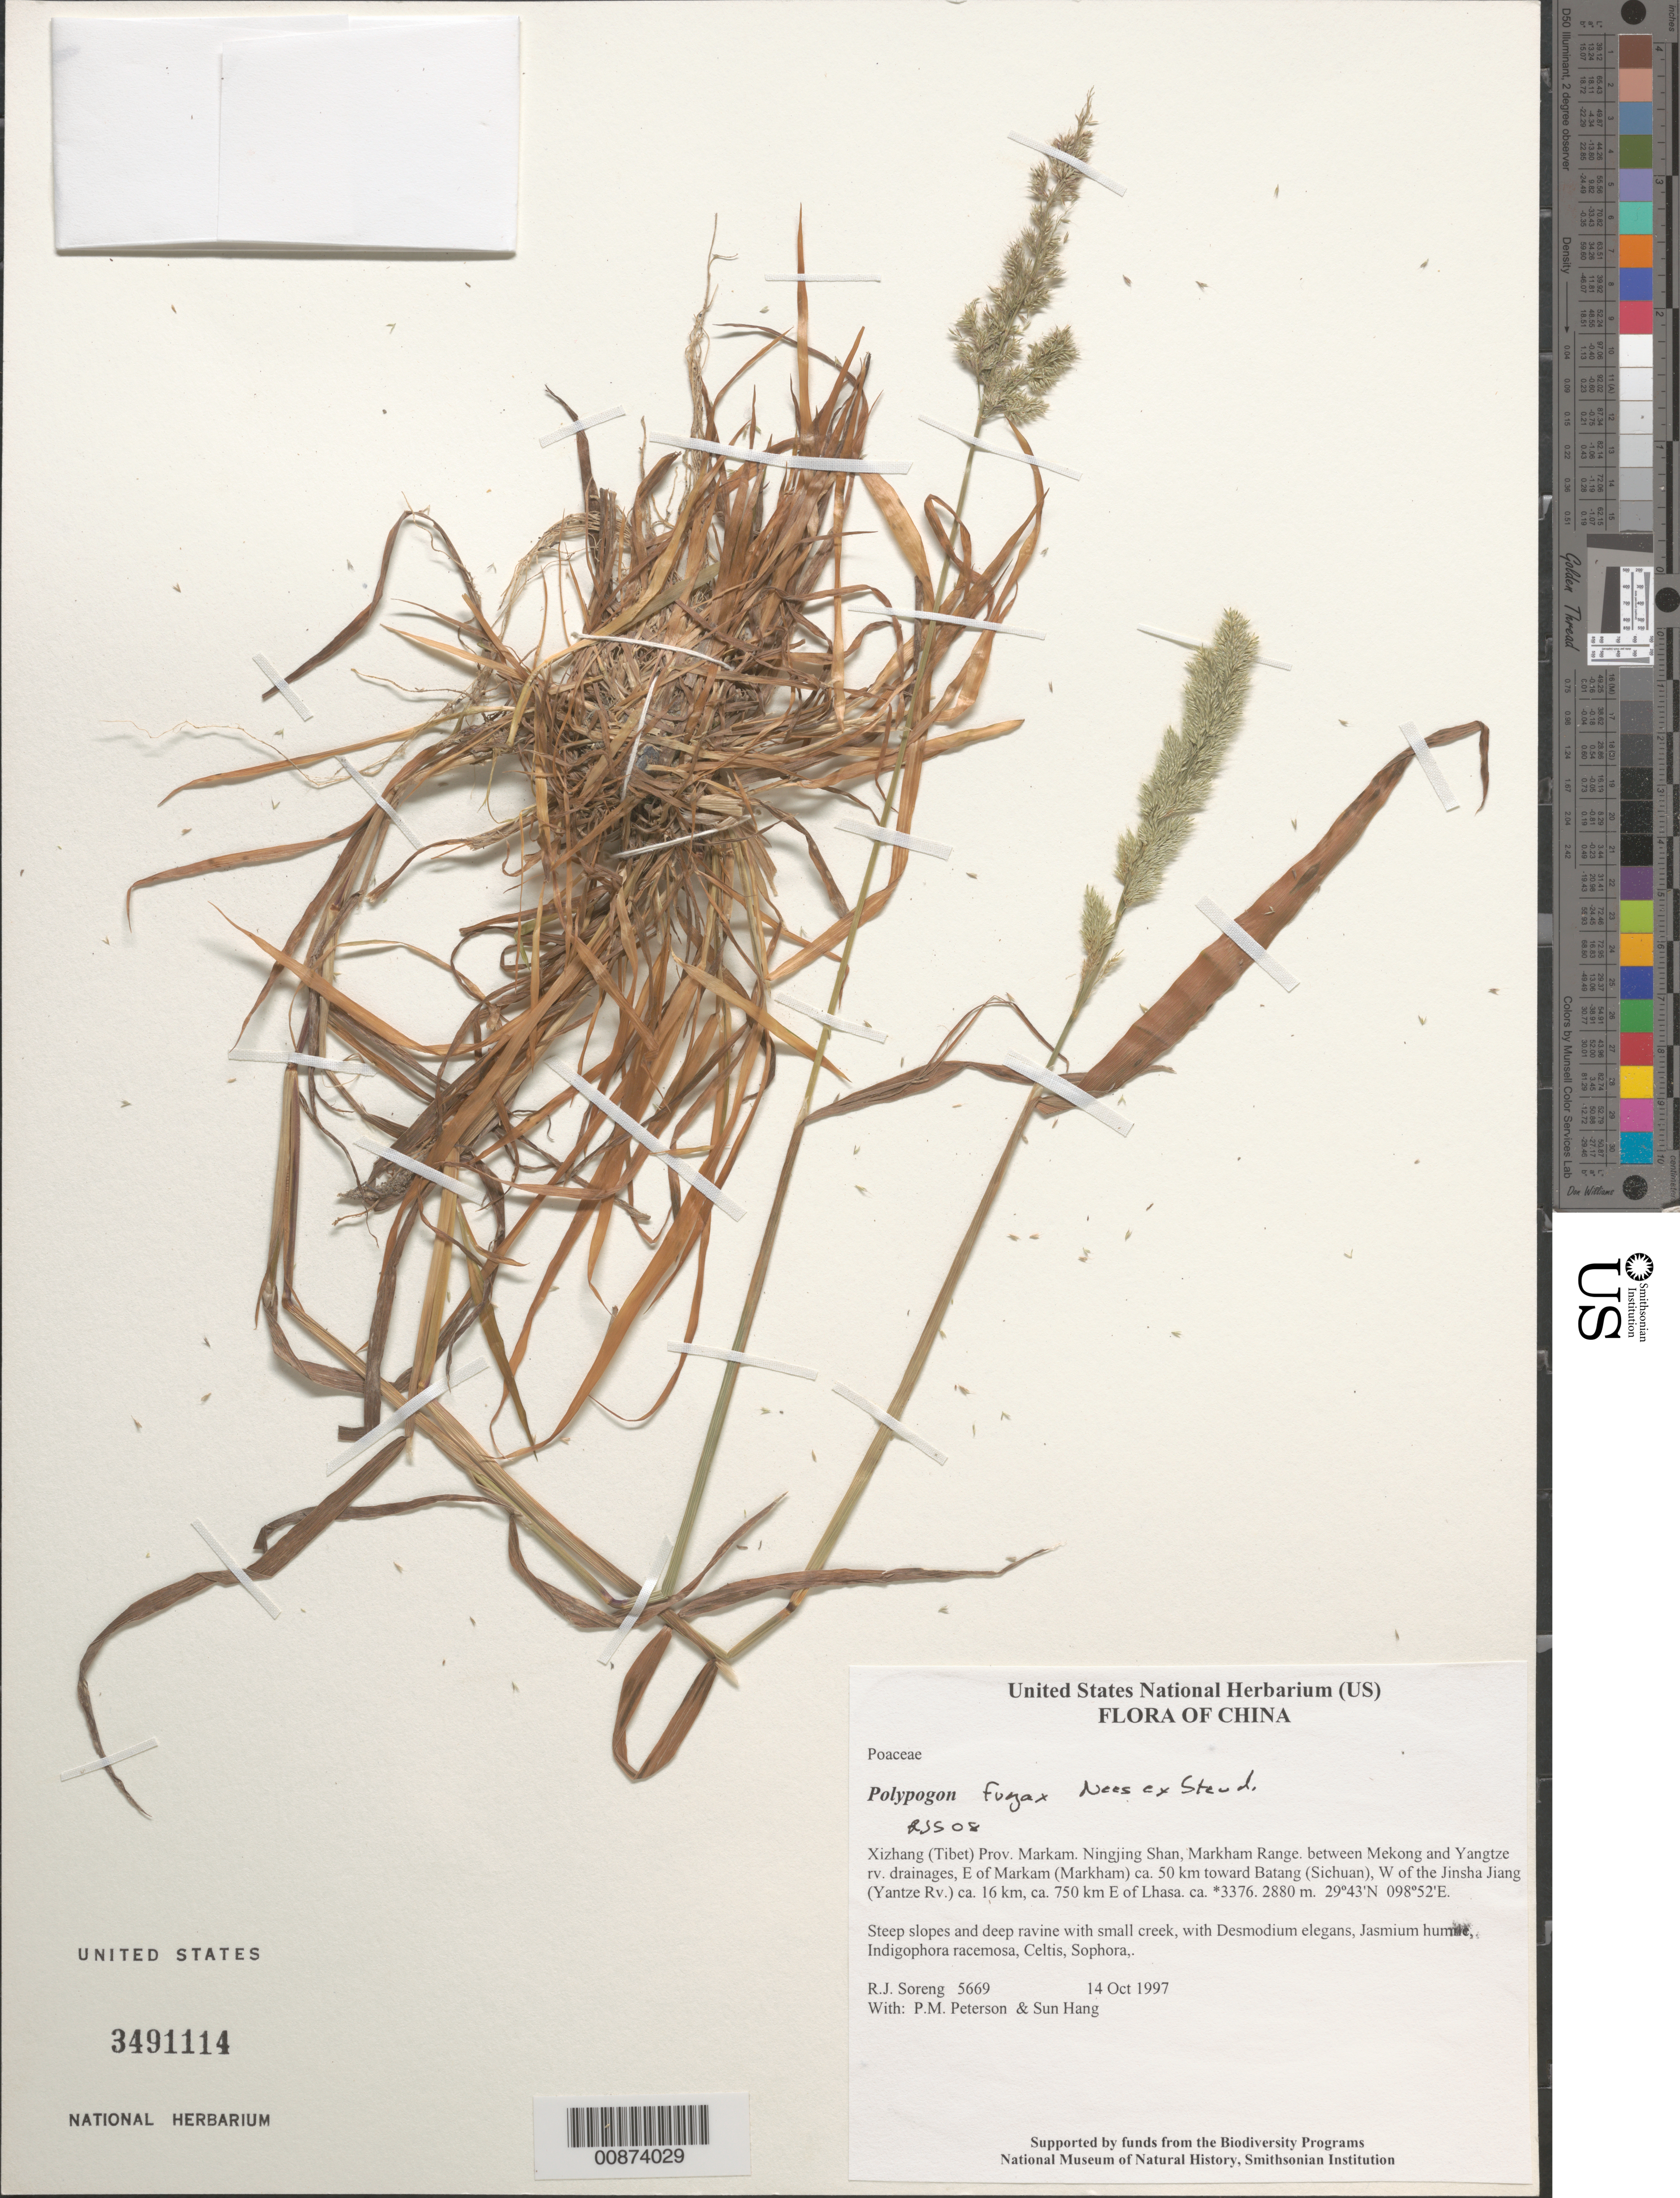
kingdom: Plantae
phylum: Tracheophyta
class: Liliopsida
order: Poales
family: Poaceae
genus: Polypogon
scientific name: Polypogon fugax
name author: Nees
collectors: R. J. Soreng, P. M. Peterson & Sun Hang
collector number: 5669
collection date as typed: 14 Oct 1997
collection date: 1997-10-14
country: China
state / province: Xizang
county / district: Markam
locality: Ningjing Shan, Markham Range. between Mekong and Yangtze rv. drainages, E of Markam (Markham) ca. 50 km toward Batang (Sichuan), W of the Jinsha Jiang (Yantze Rv.) ca. 16 km, ca. 750 km E of Lhasa. ca. *3376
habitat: Steep slopes and deep ravine with small creek, with Desmodium elegans, Jasmium humile, Indigophora racemosa, Celtis, Sophora,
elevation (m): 2880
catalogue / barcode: US 3491114